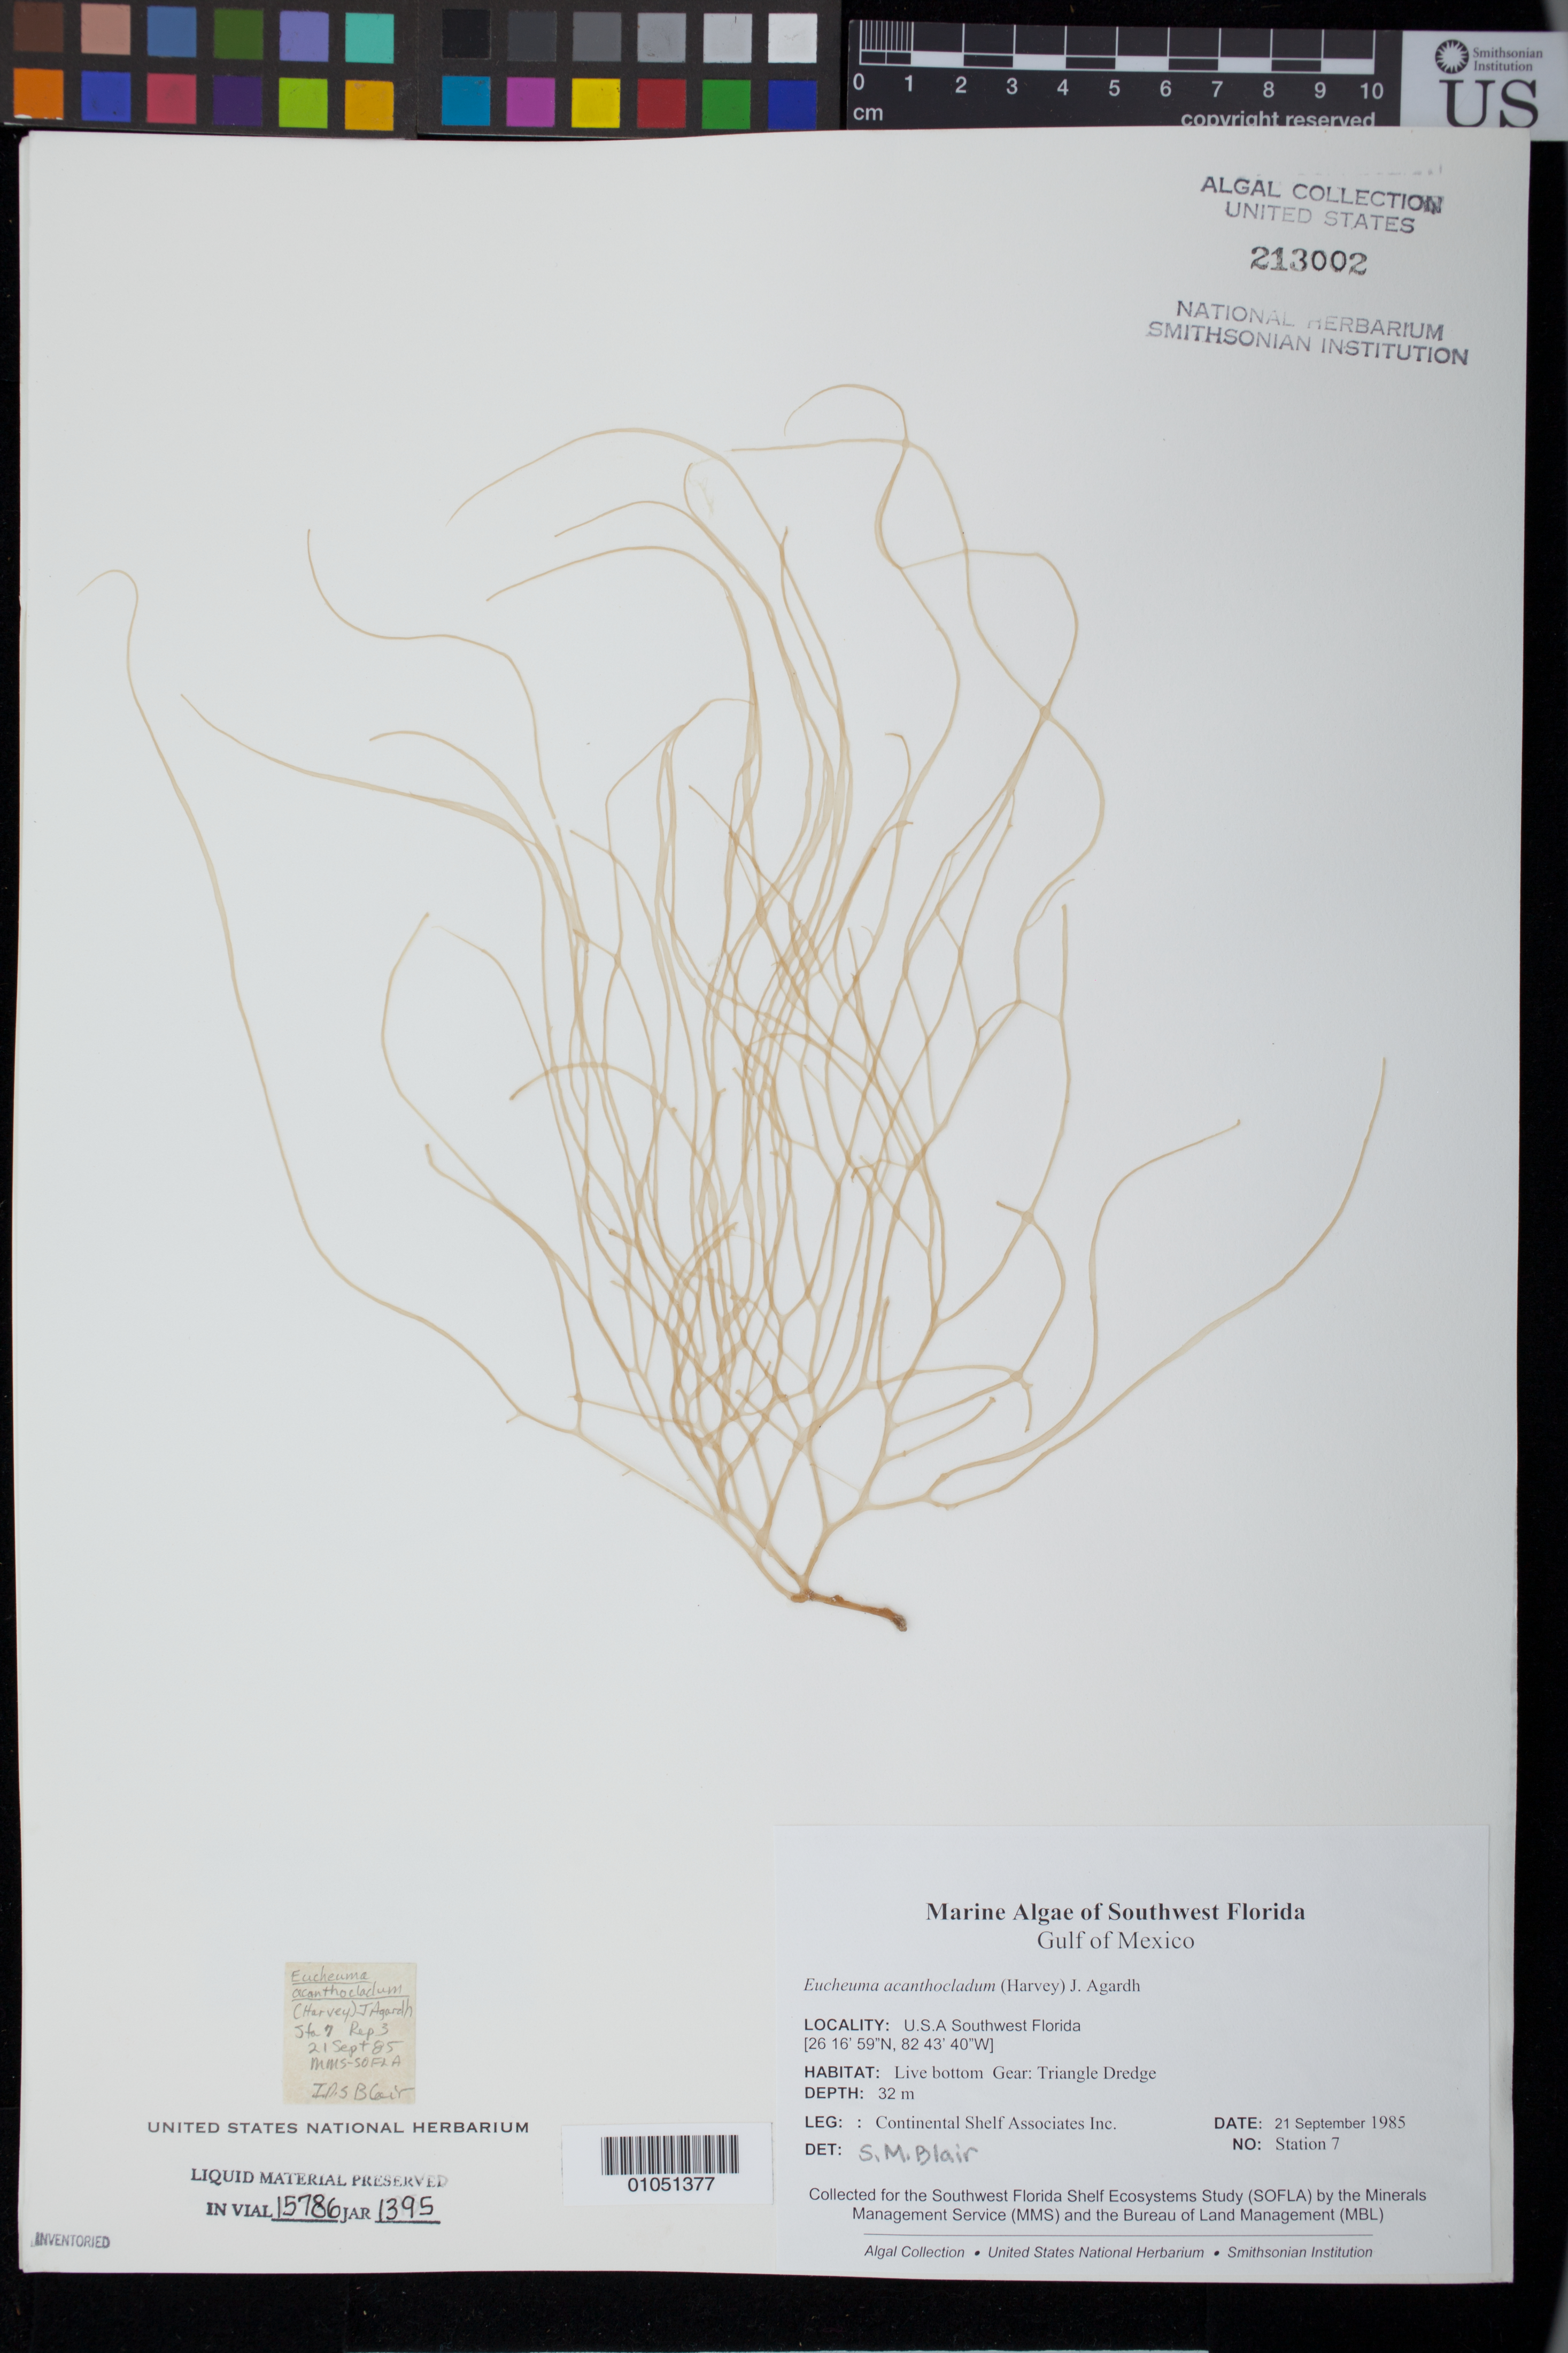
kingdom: Plantae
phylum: Rhodophyta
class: Florideophyceae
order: Gigartinales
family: Solieriaceae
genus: Meristotheca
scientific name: Meristotheca gelidium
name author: (J. Agardh) E.J. Faye & Masuda in E.J. Faye et al.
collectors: Continental Shelf Associates for the MMS/BLM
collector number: Station 7 Repl 3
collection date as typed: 21 Sep 1985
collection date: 1985-09-21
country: United States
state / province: Florida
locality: Gulf of Mexico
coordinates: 26 16'59"N, 82 43'40"W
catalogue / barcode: US 213002